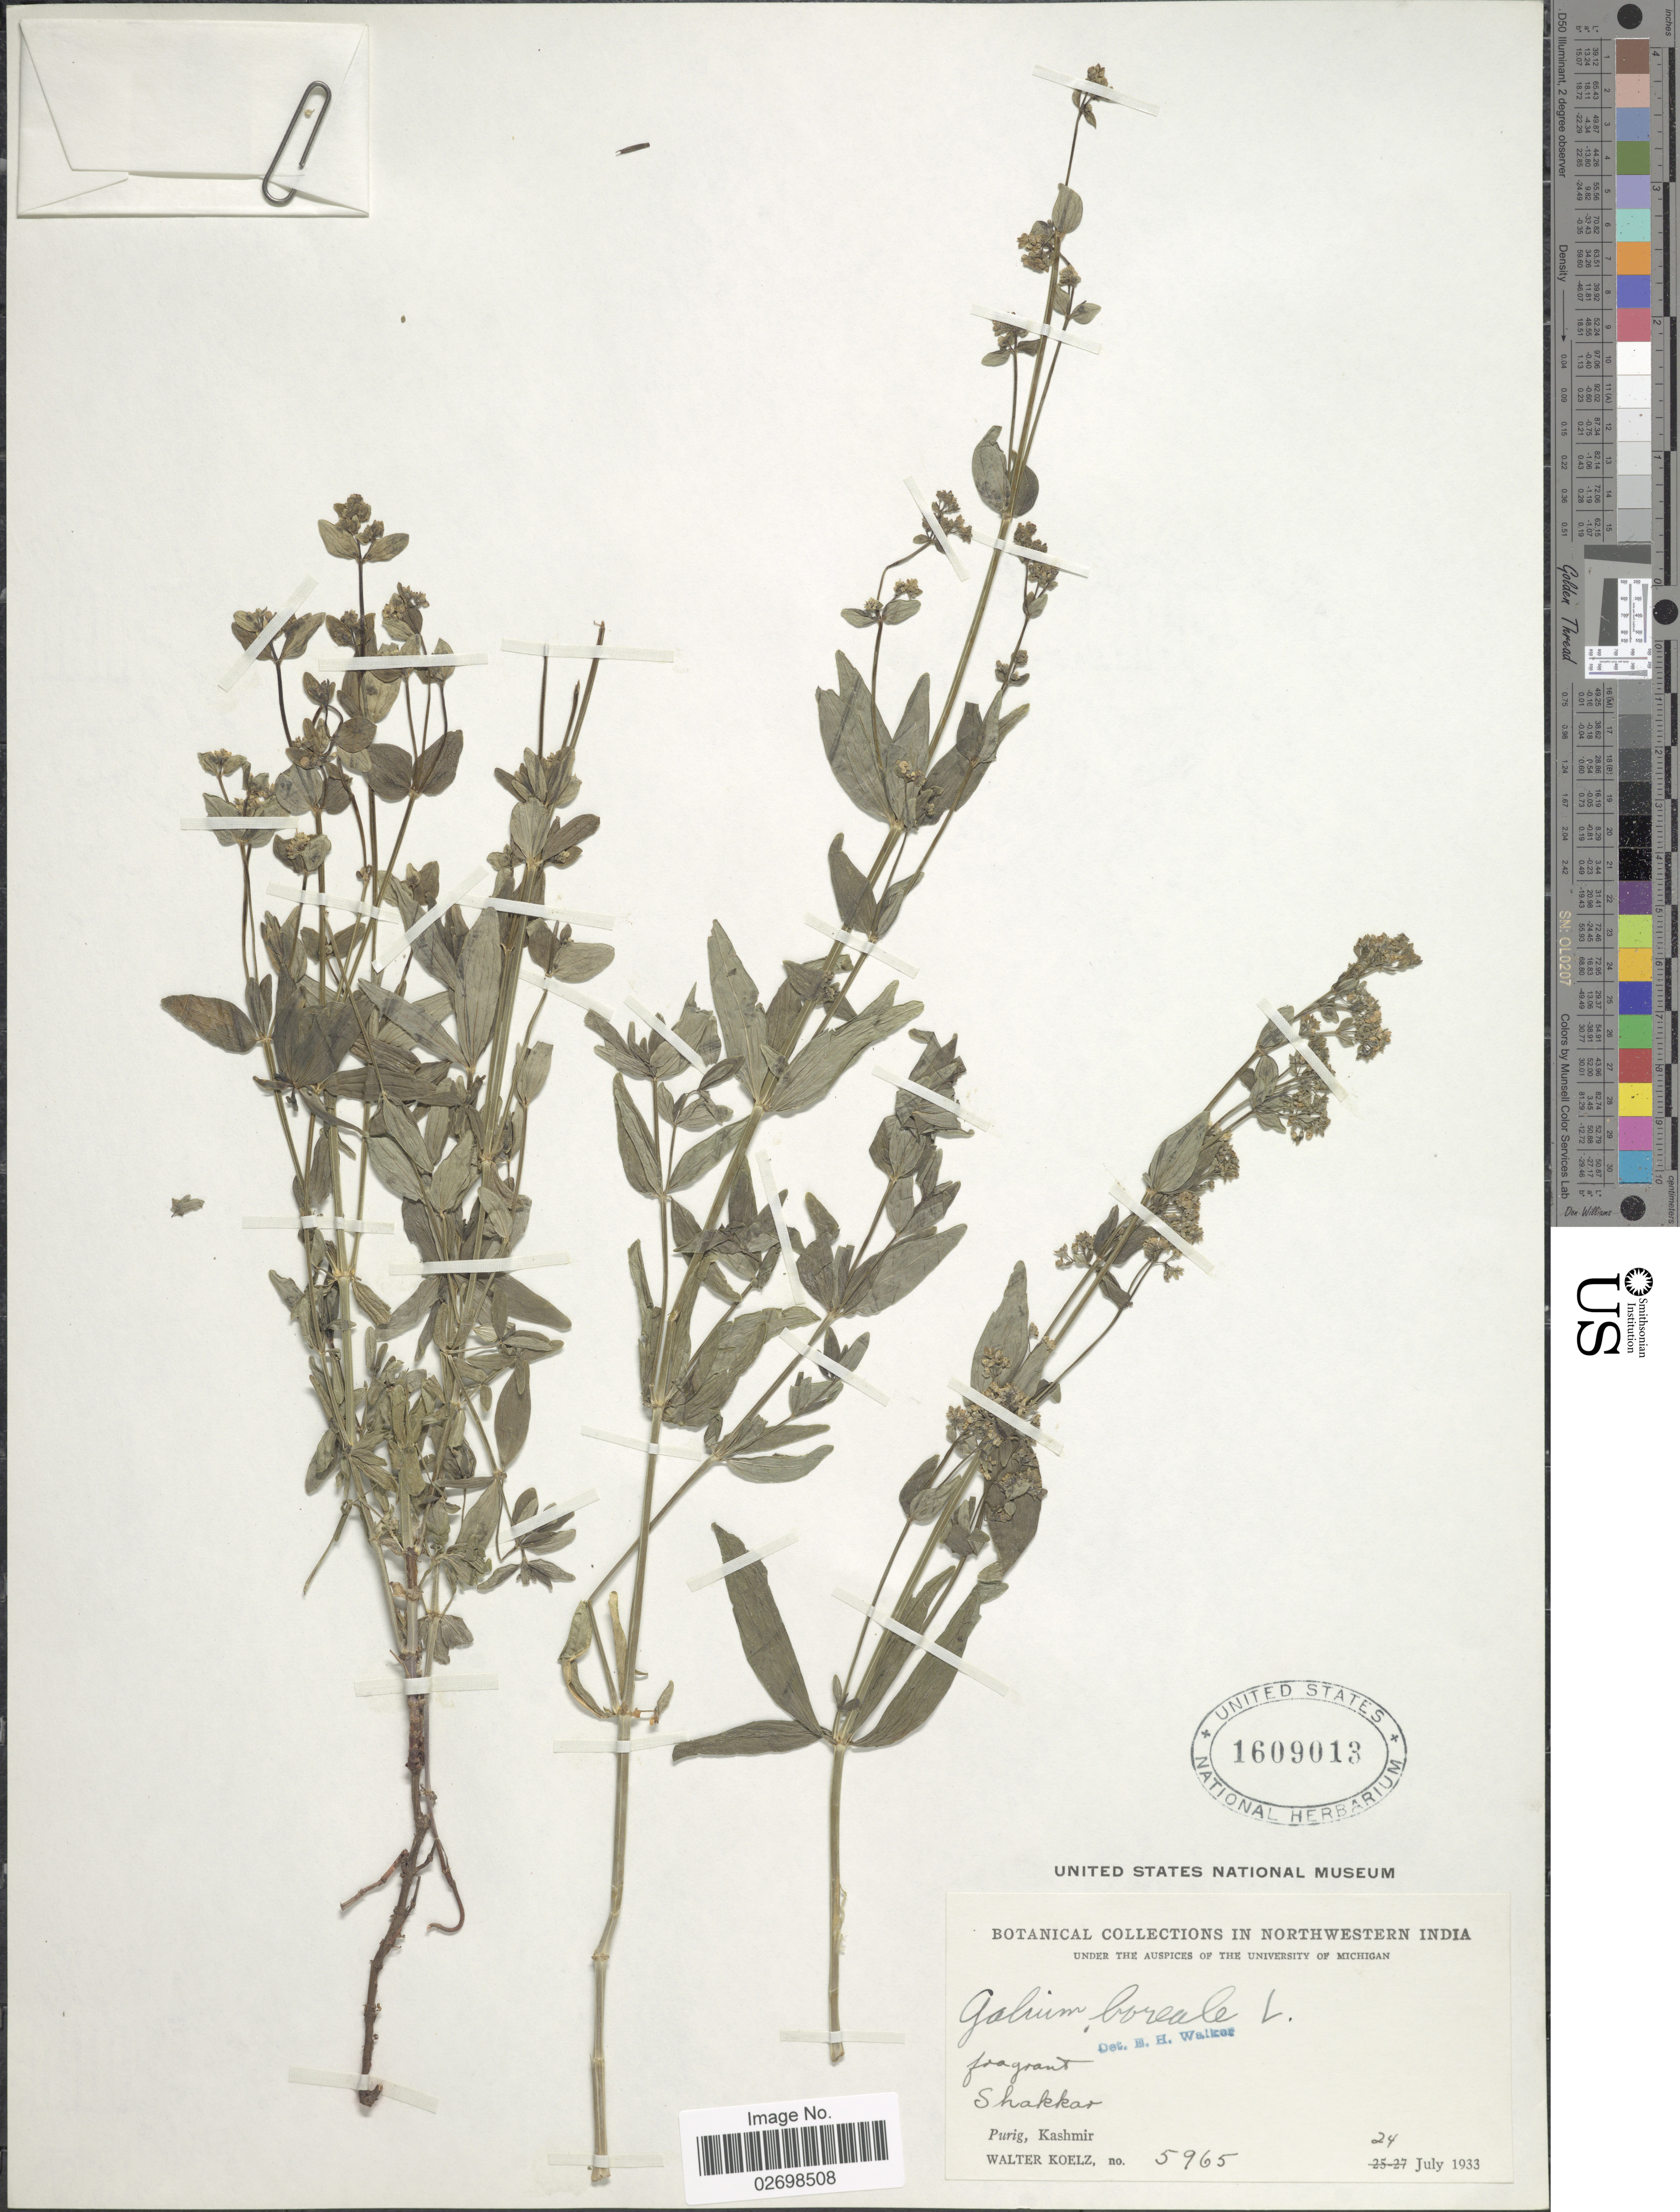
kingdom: Plantae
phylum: Tracheophyta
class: Magnoliopsida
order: Gentianales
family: Rubiaceae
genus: Galium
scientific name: Galium boreale L.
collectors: W. N. Koelz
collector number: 5965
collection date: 1933-07-24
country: India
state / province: Jammu and Kashmir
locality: Northwestern India, Shakkar, Purig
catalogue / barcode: US 1609013